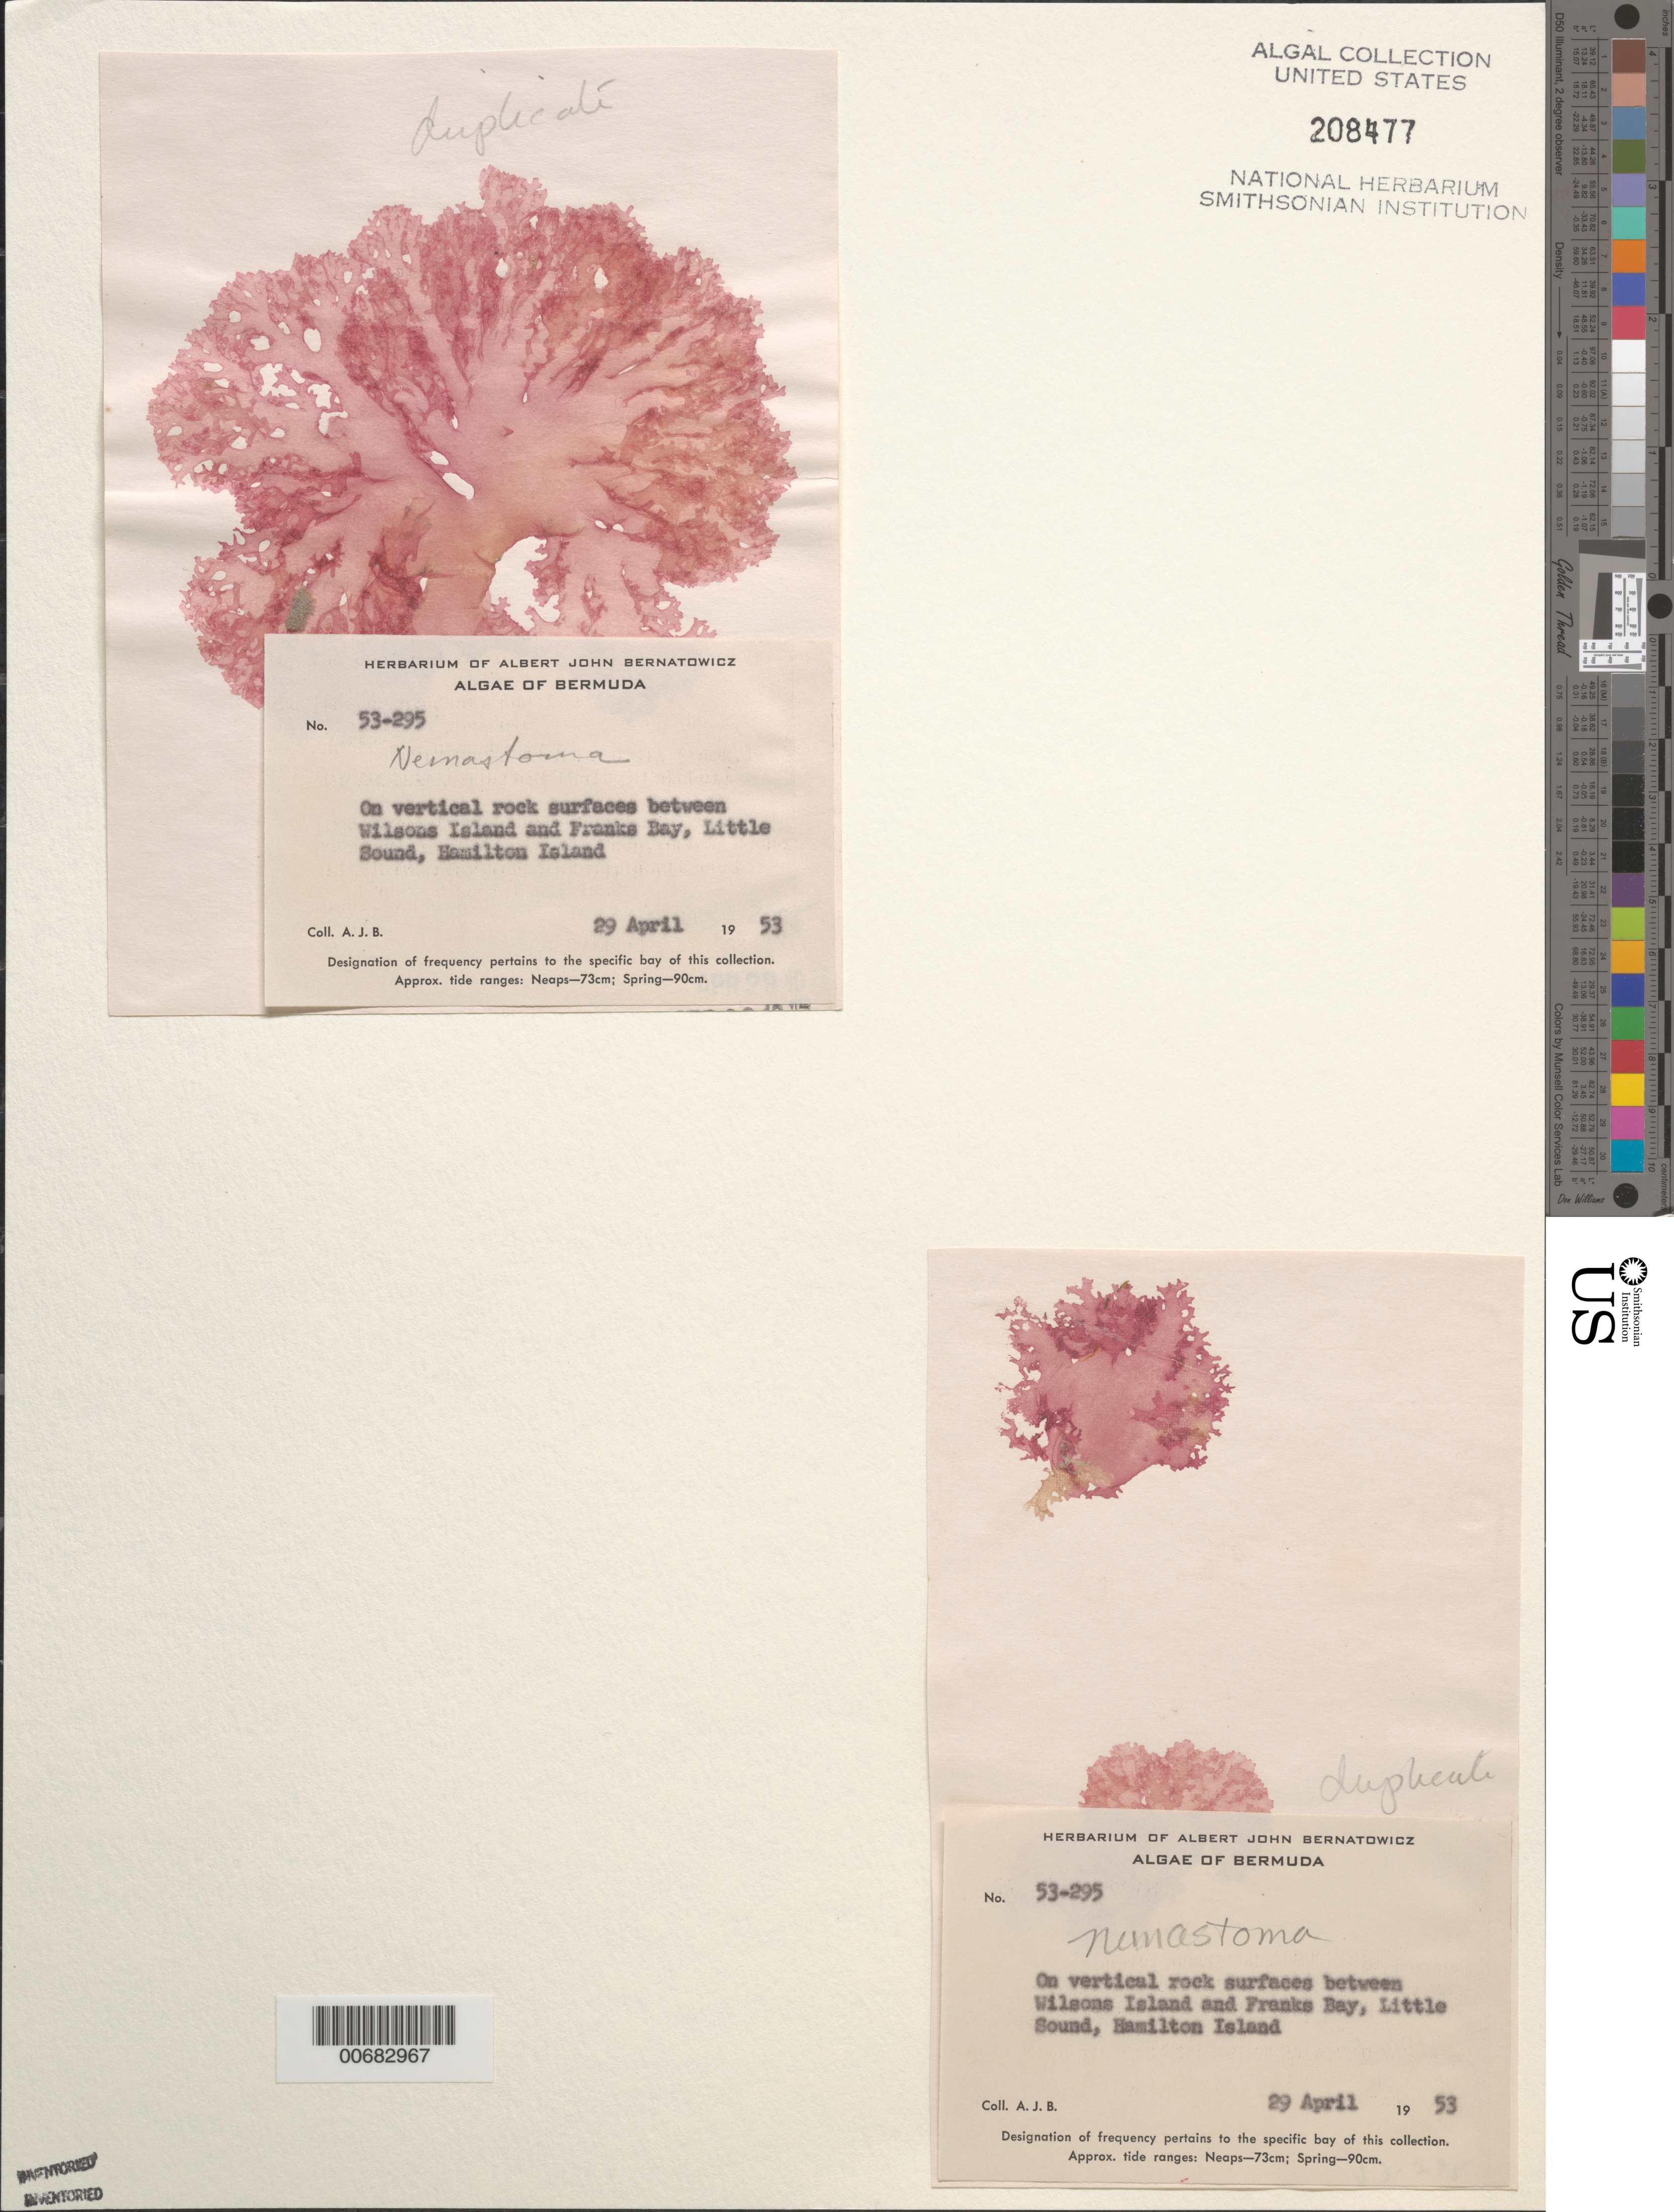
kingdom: Plantae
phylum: Rhodophyta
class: Florideophyceae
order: Nemastomatales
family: Nemastomataceae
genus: Nemastoma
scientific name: Nemastoma sp.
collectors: A. Bernatowicz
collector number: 53-295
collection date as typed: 29 Apr 1953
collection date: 1953-04-29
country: Bermuda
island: Bermuda Island (Hamilton Island)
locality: Little Sound, vertical rock surfaces between Wilsons Island and Franks Bay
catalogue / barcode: US 208477